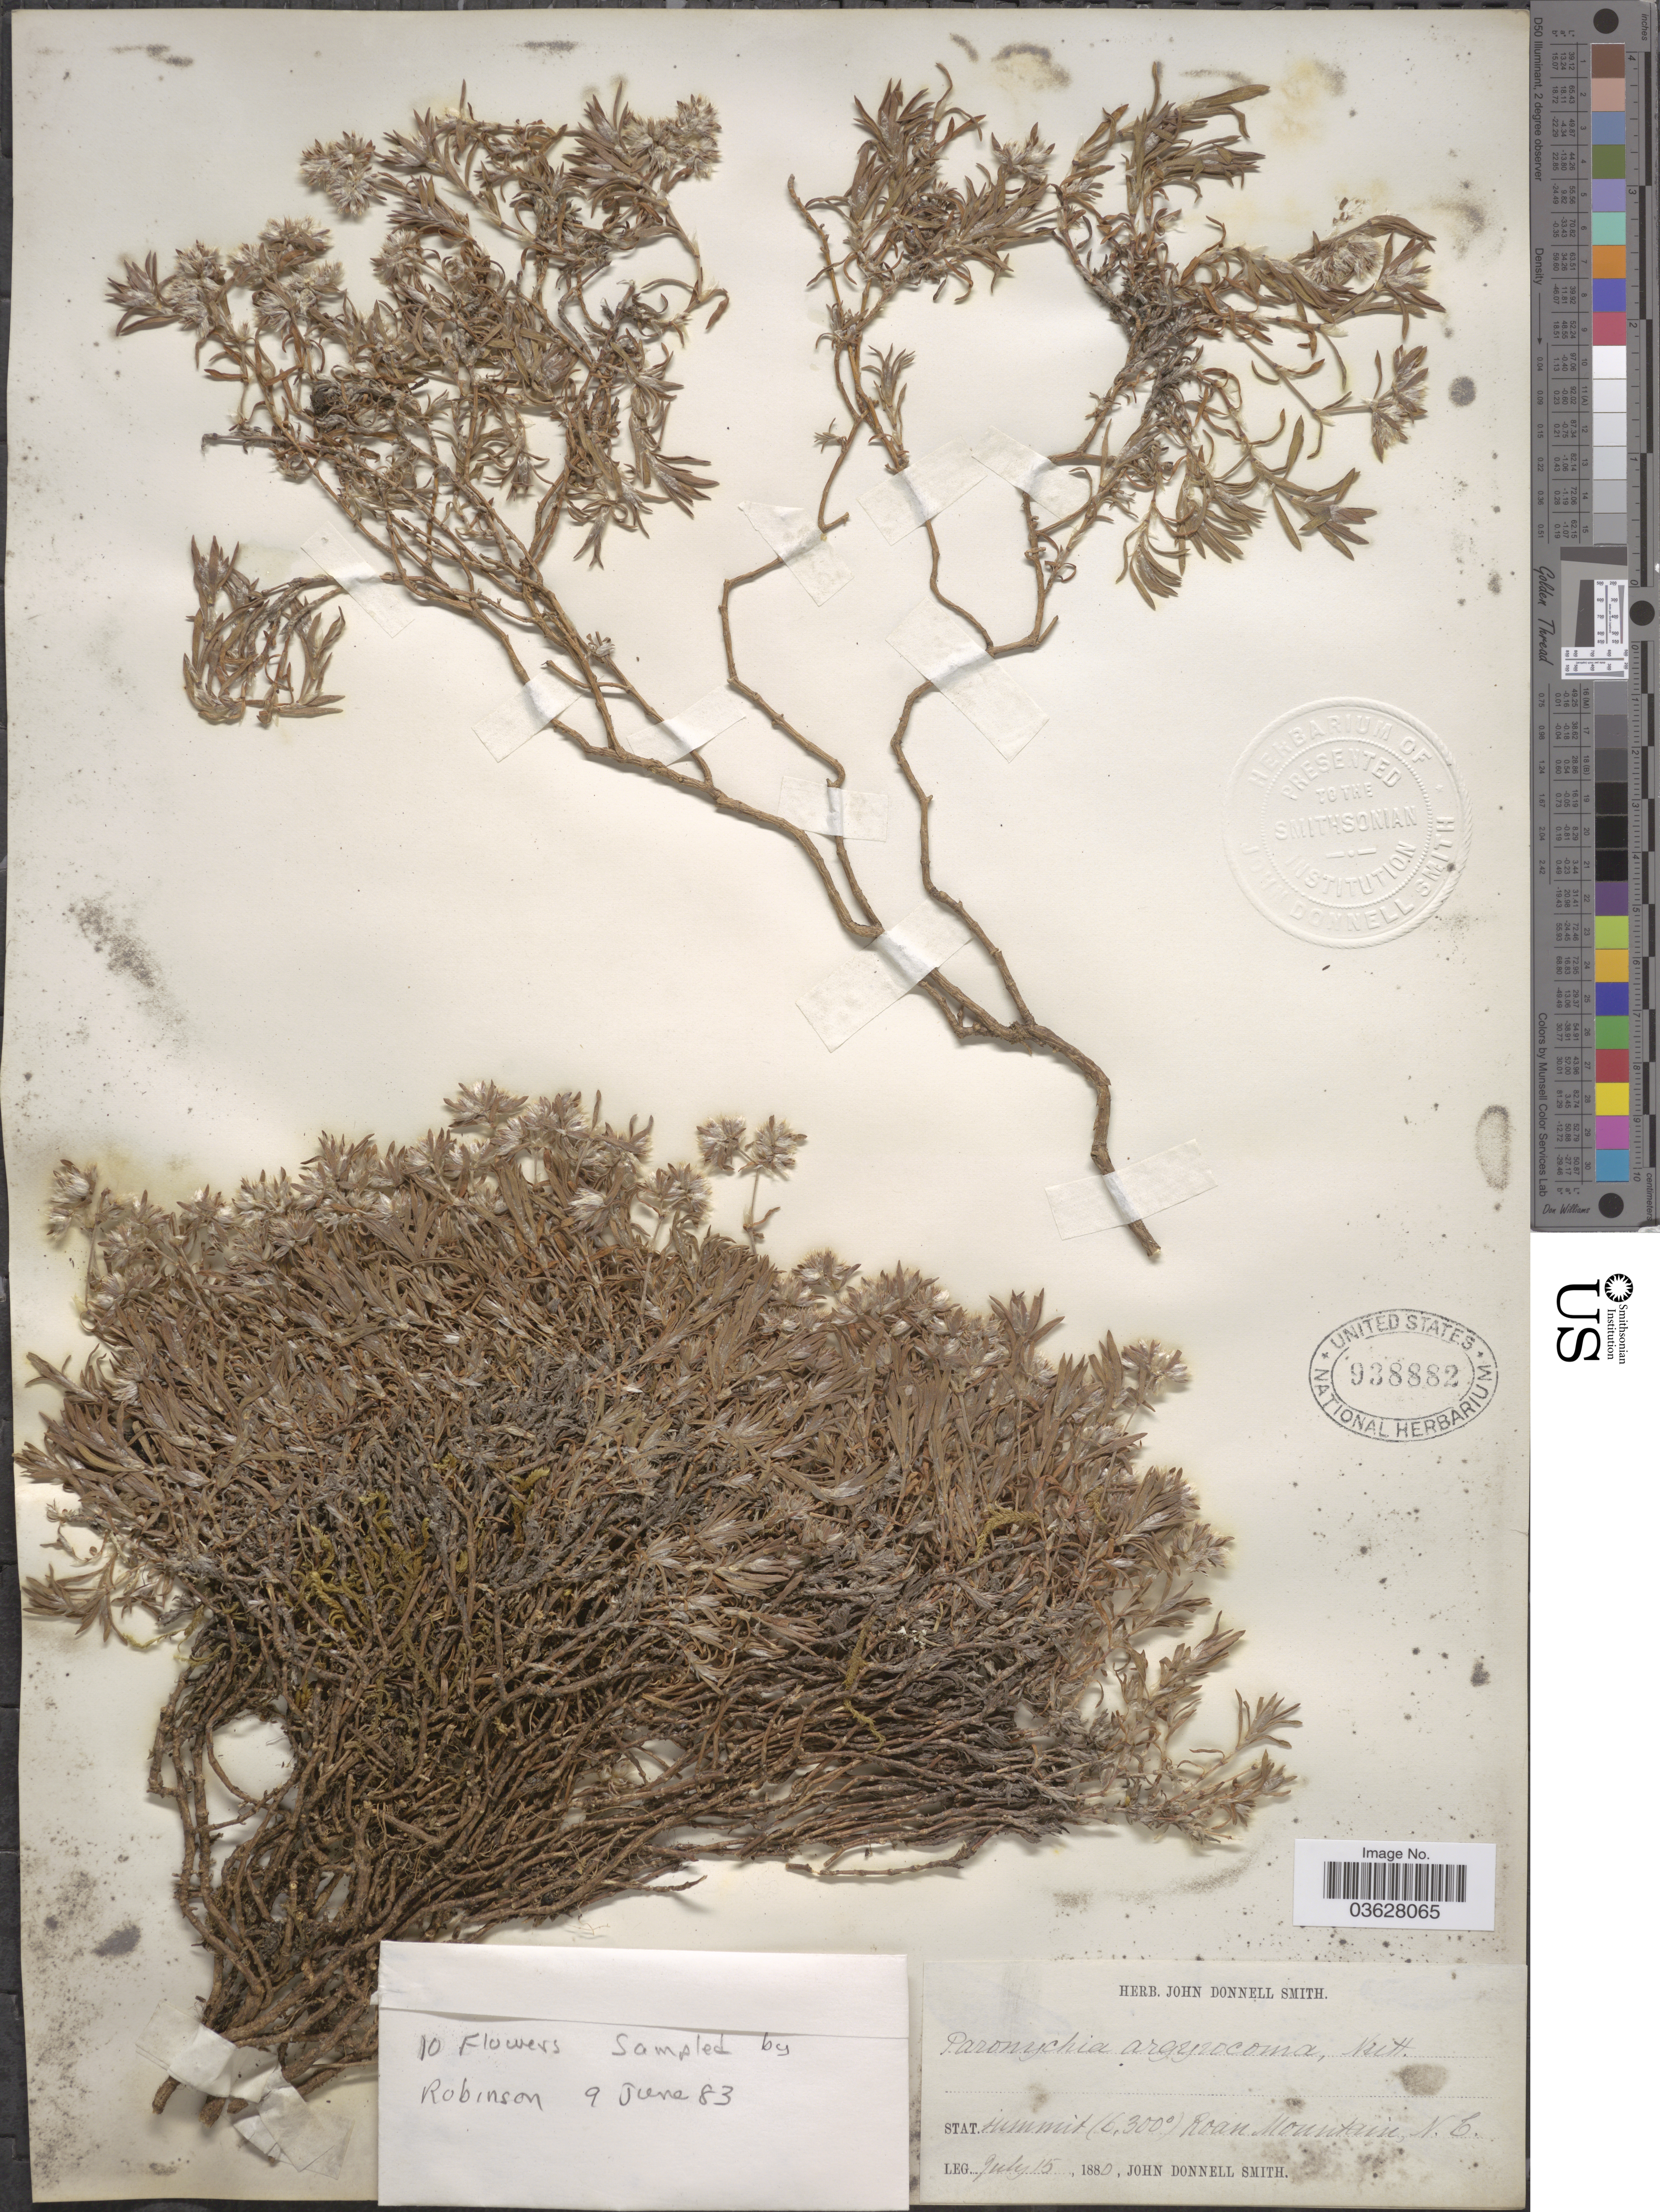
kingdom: Plantae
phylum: Tracheophyta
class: Magnoliopsida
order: Caryophyllales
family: Caryophyllaceae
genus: Paronychia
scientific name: Paronychia argyrocoma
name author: (Michx.) Nutt.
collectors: J. Donnell Smith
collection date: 1880-07-15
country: United States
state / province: North Carolina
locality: Stat. Summit. Roan Mountain.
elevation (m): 1920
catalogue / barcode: US 938882